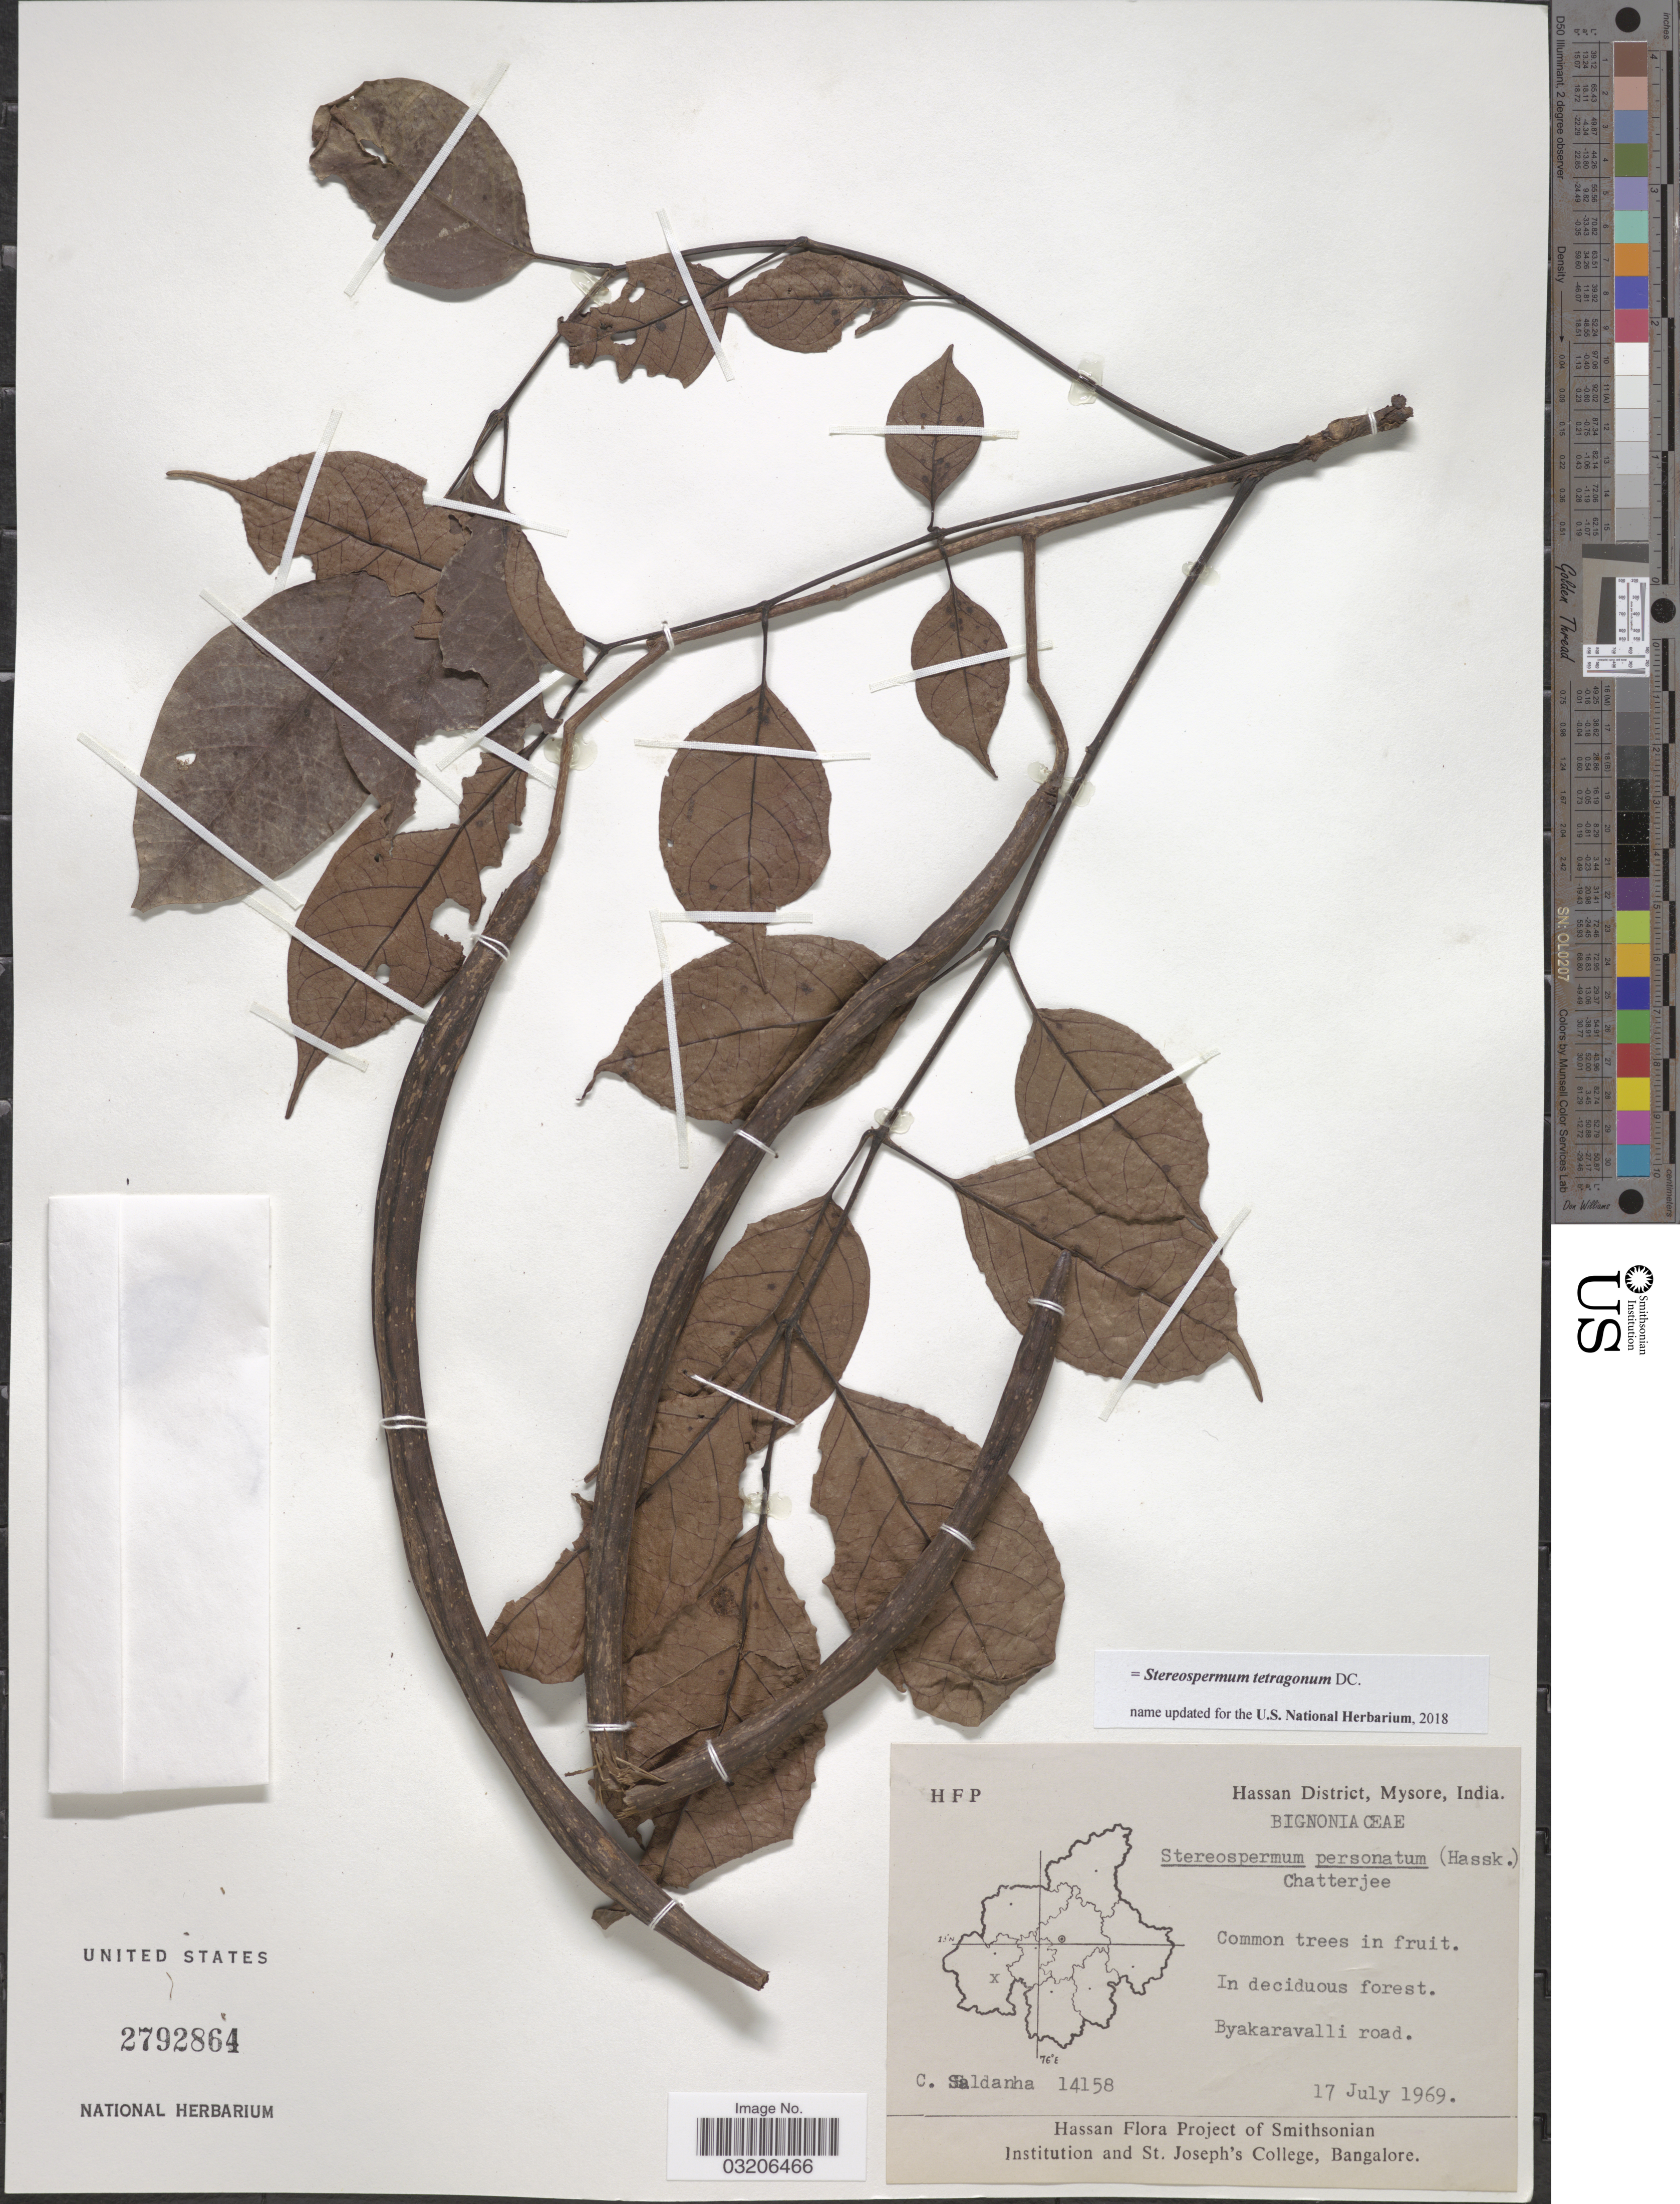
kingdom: Plantae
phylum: Tracheophyta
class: Magnoliopsida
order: Lamiales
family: Bignoniaceae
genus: Stereospermum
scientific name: Stereospermum tetragonum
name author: DC.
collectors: C. Saldanha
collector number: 14158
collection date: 1969-07-17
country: India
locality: Hassan District, Mysore. Byakaravalli road.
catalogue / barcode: US 2792864